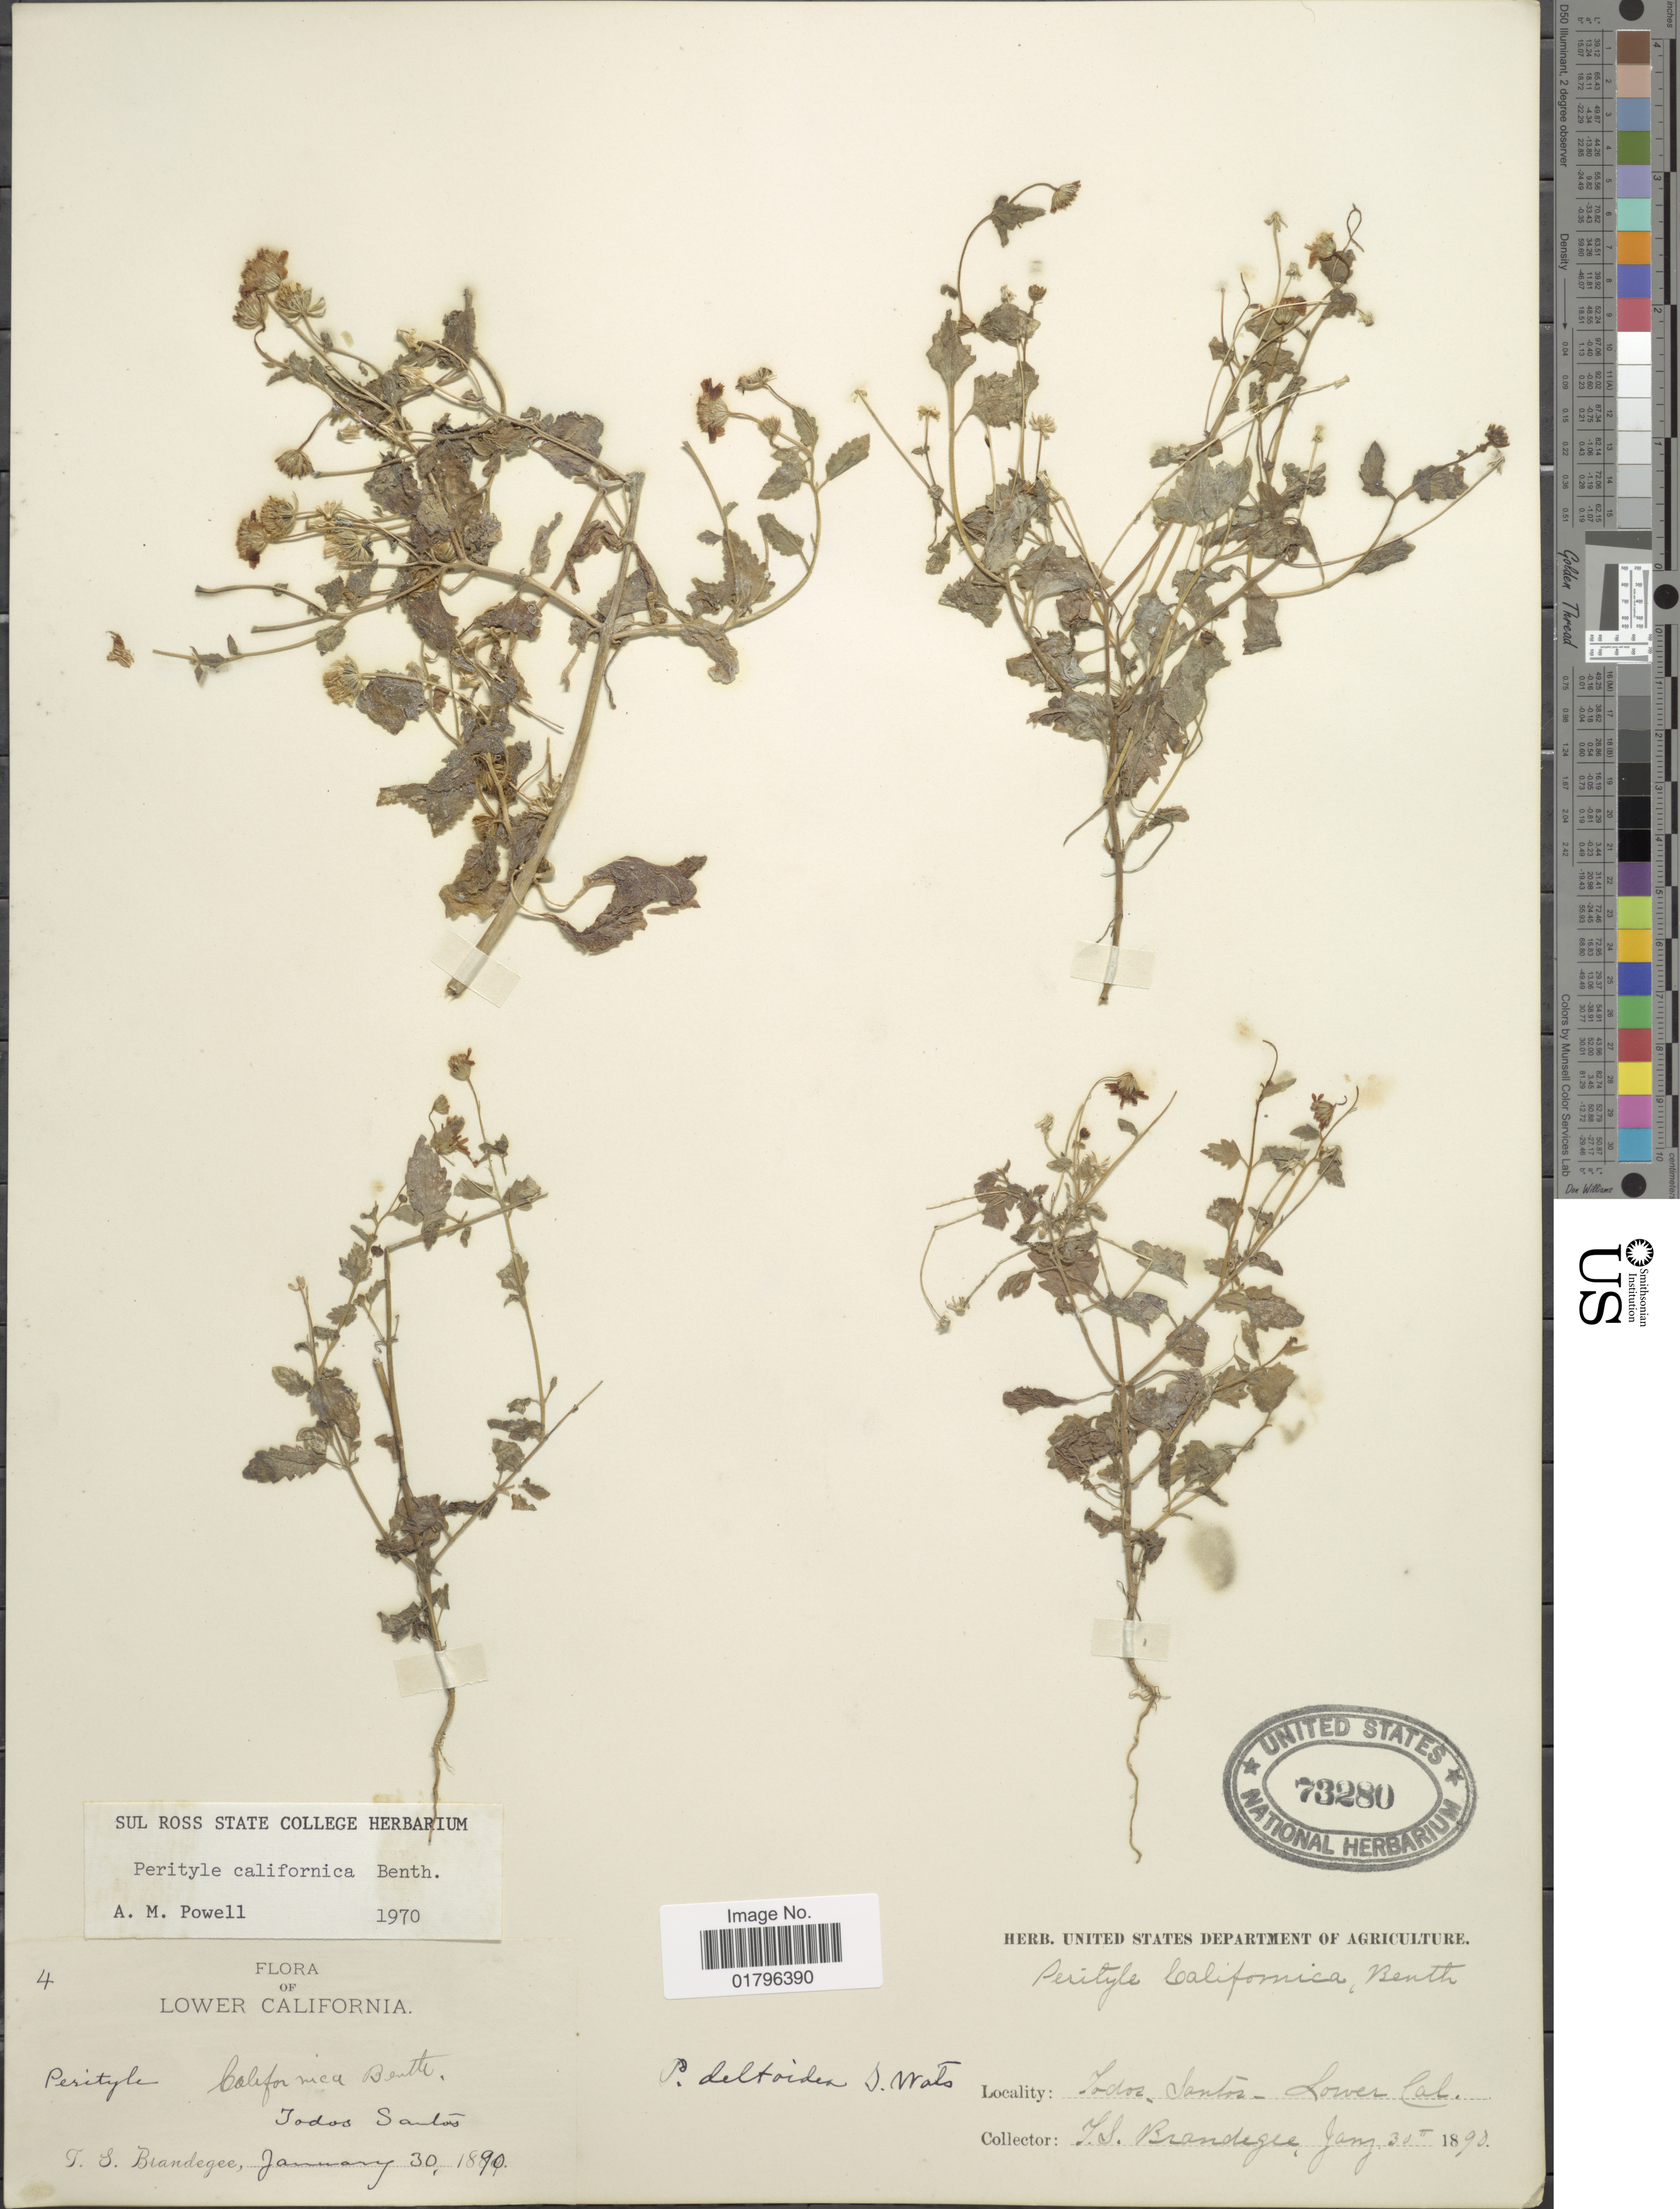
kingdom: Plantae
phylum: Tracheophyta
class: Magnoliopsida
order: Asterales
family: Asteraceae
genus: Perityle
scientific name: Perityle californica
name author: Benth.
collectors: T. S. Brandegee (herbarium)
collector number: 4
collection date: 1890-01-30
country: Mexico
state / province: Baja California Sur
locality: Lower California, Todos Santos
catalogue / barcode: US 73280